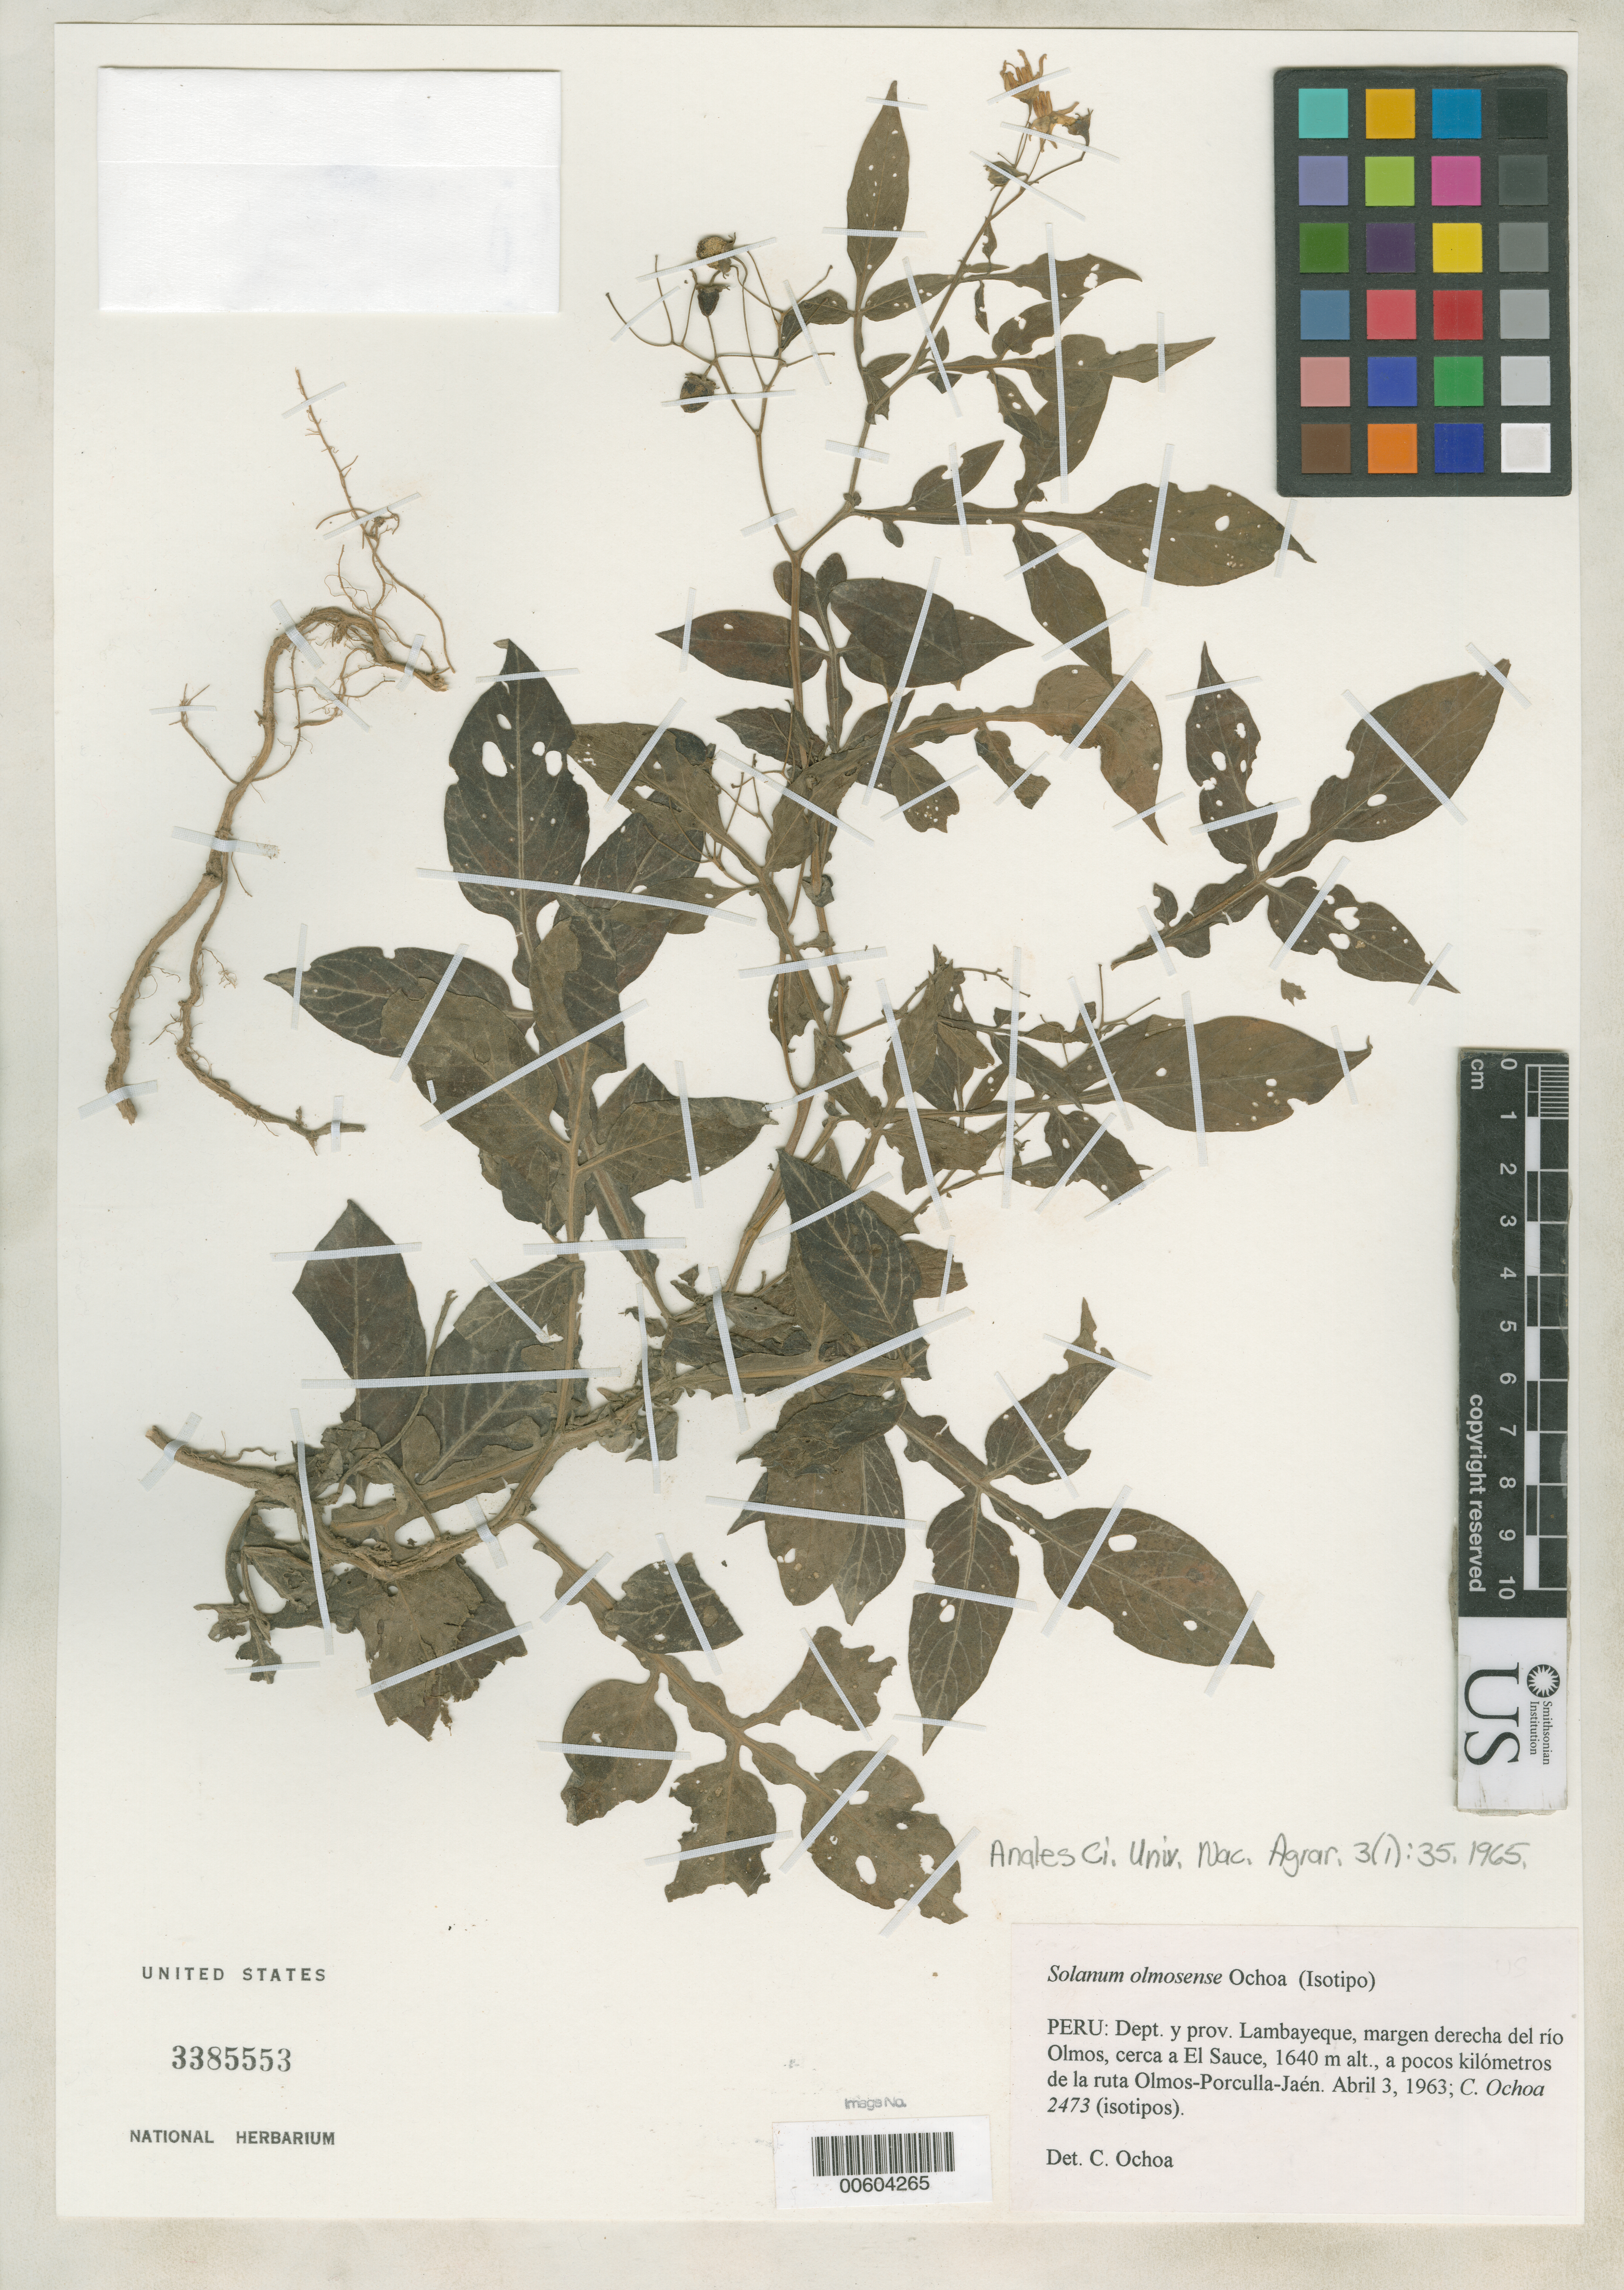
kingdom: Plantae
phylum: Tracheophyta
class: Magnoliopsida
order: Solanales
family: Solanaceae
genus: Solanum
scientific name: Solanum olmosense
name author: Ochoa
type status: Isotype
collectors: C. M. Ochoa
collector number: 2473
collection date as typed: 03 Apr 1963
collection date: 1963-04-03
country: Peru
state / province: Lambayeque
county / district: Lambayeque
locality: Margen derecha del Rio Olmos, cerca a El Sause, a pocos km de la ruta Olmos - Poculla - Jaen.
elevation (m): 1640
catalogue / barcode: US 3385553